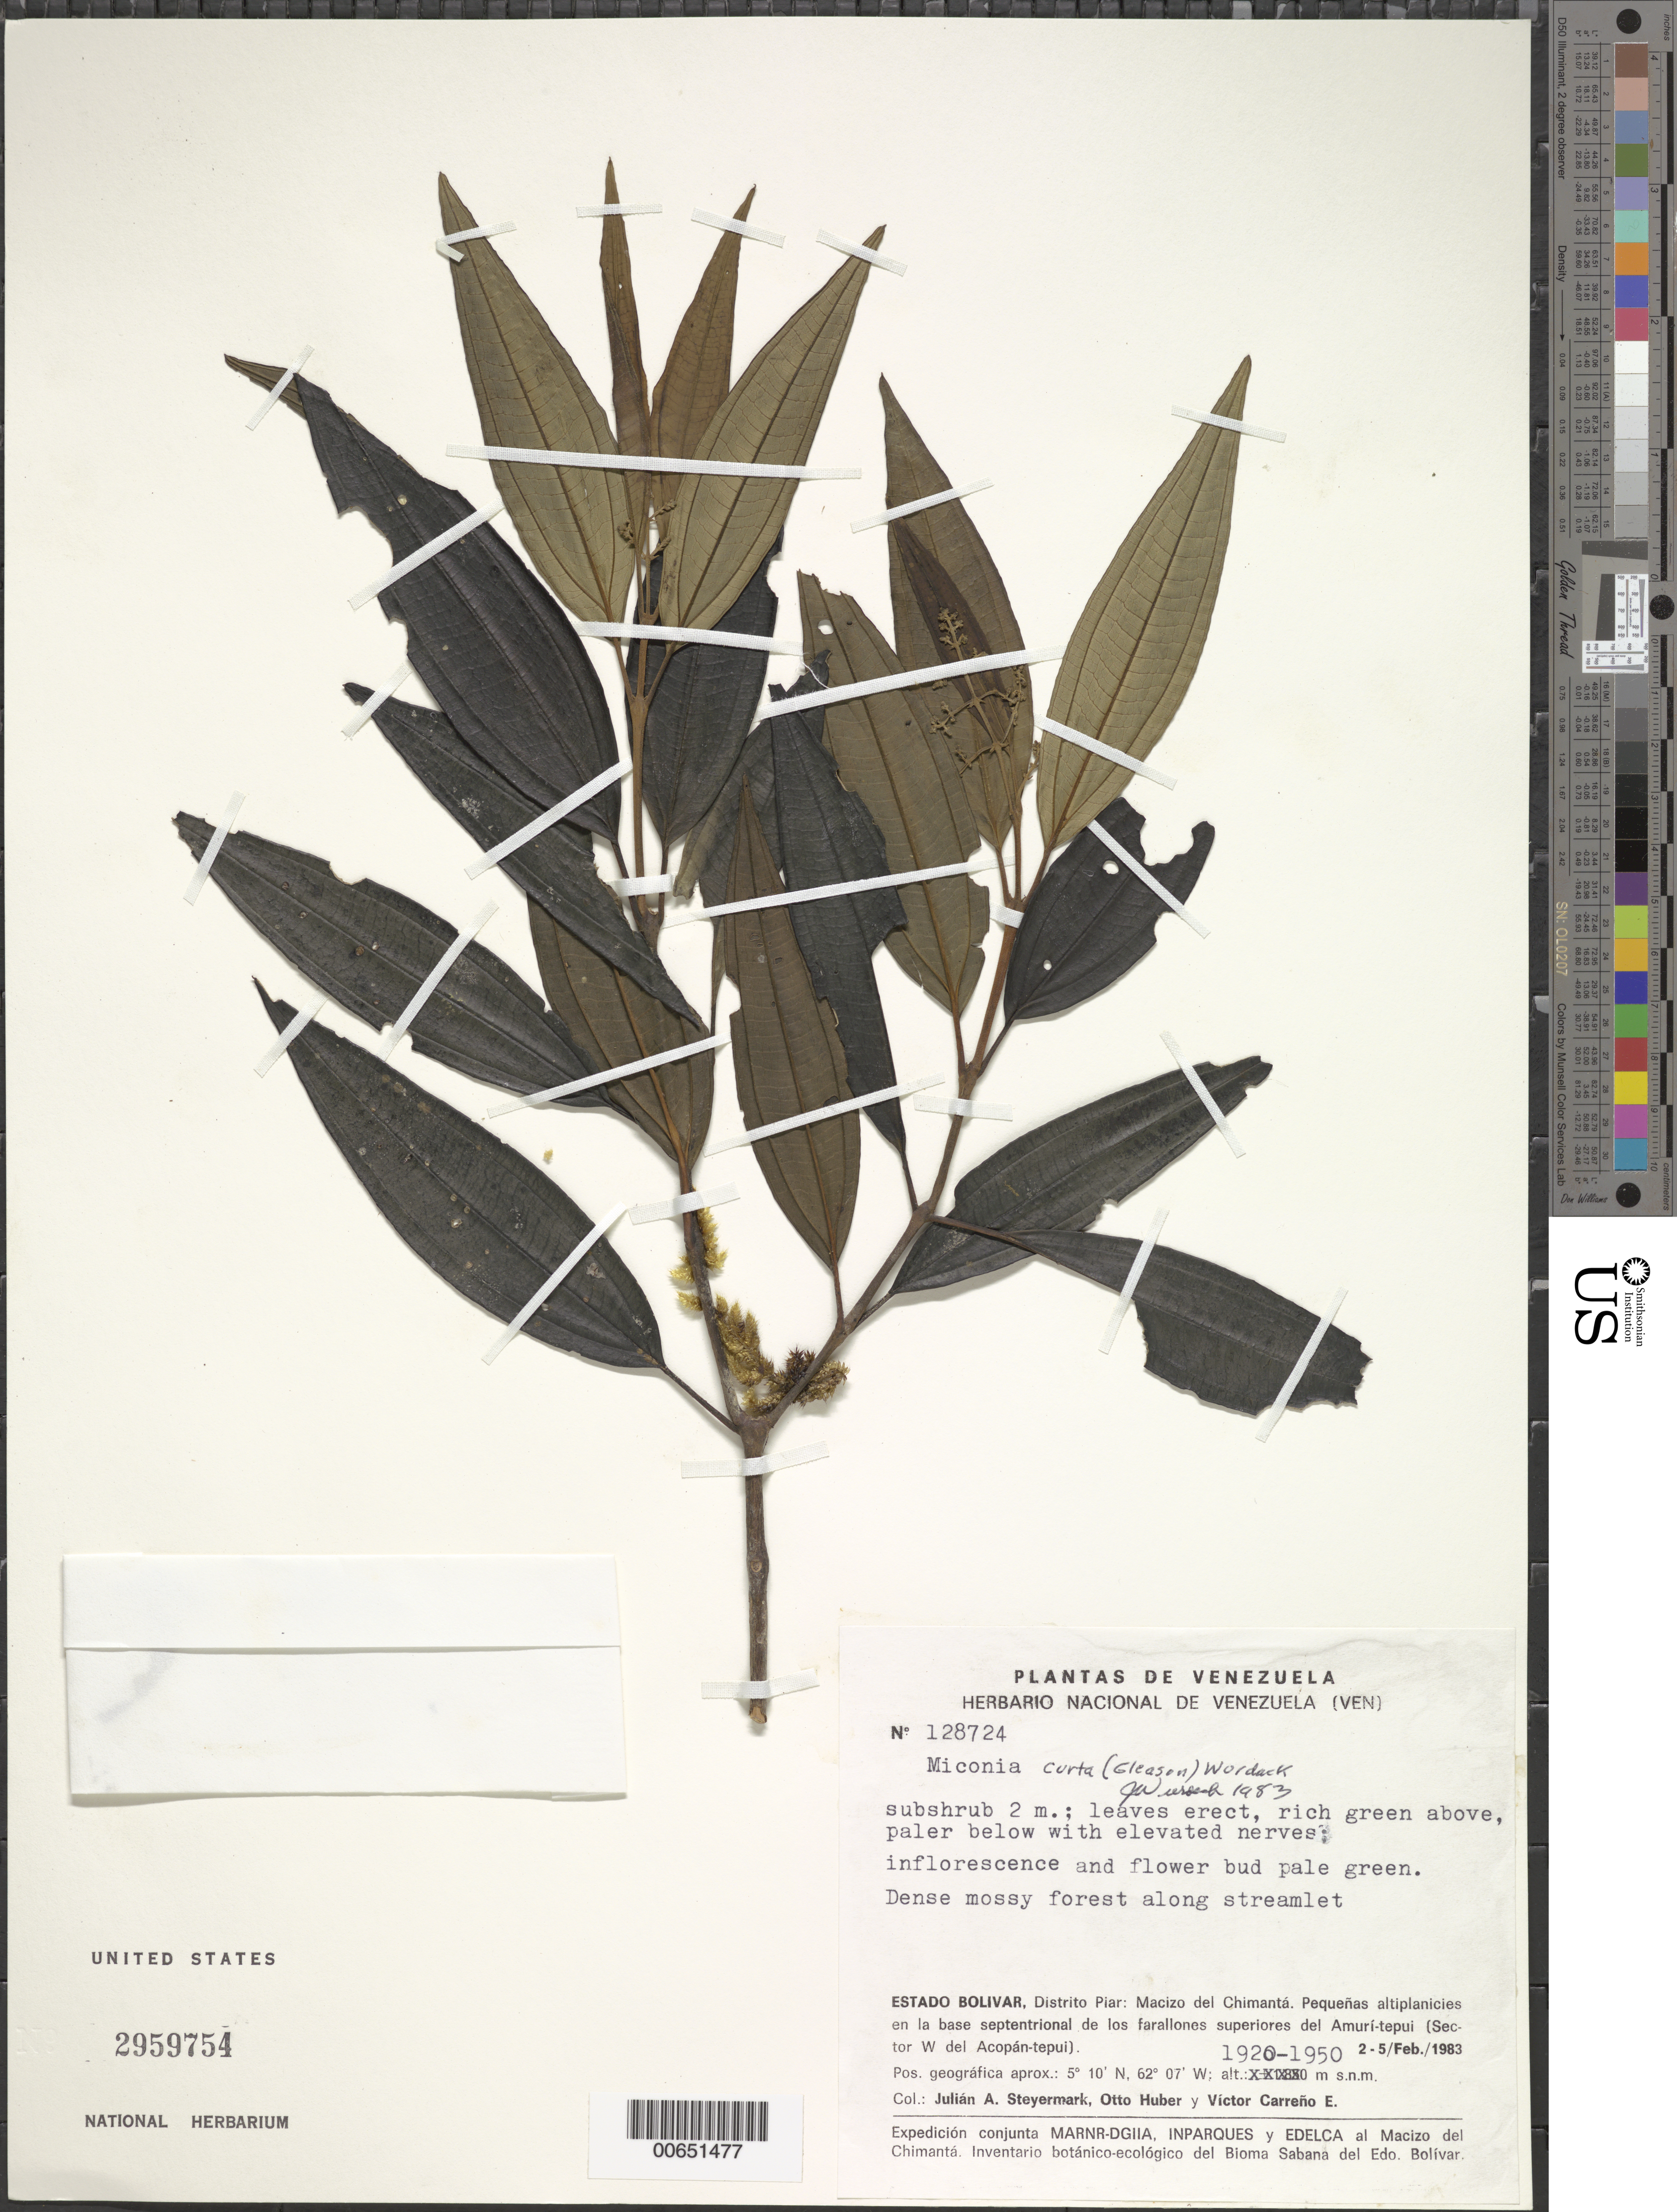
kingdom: Plantae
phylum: Tracheophyta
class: Magnoliopsida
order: Myrtales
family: Melastomataceae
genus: Miconia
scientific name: Miconia curta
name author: (Gleason) Wurdack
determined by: Wurdack, John J., (US), US (UNITED STATES)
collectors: J. Steyermark, O. Huber & V. Carreño E.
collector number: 128724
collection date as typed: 2-Feb-83 to 5-Feb-83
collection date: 1983-02-02/1983-02-05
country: Venezuela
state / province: Bolívar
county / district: Piar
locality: Macizo del Chimantá, Amuí-tepuí, (Sector W del Acopán-tepuí)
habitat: Pequenas altiplanicies en la base septentríonal de los farallones superíores, dense mossy forest along streamlet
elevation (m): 1920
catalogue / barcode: US 2959754